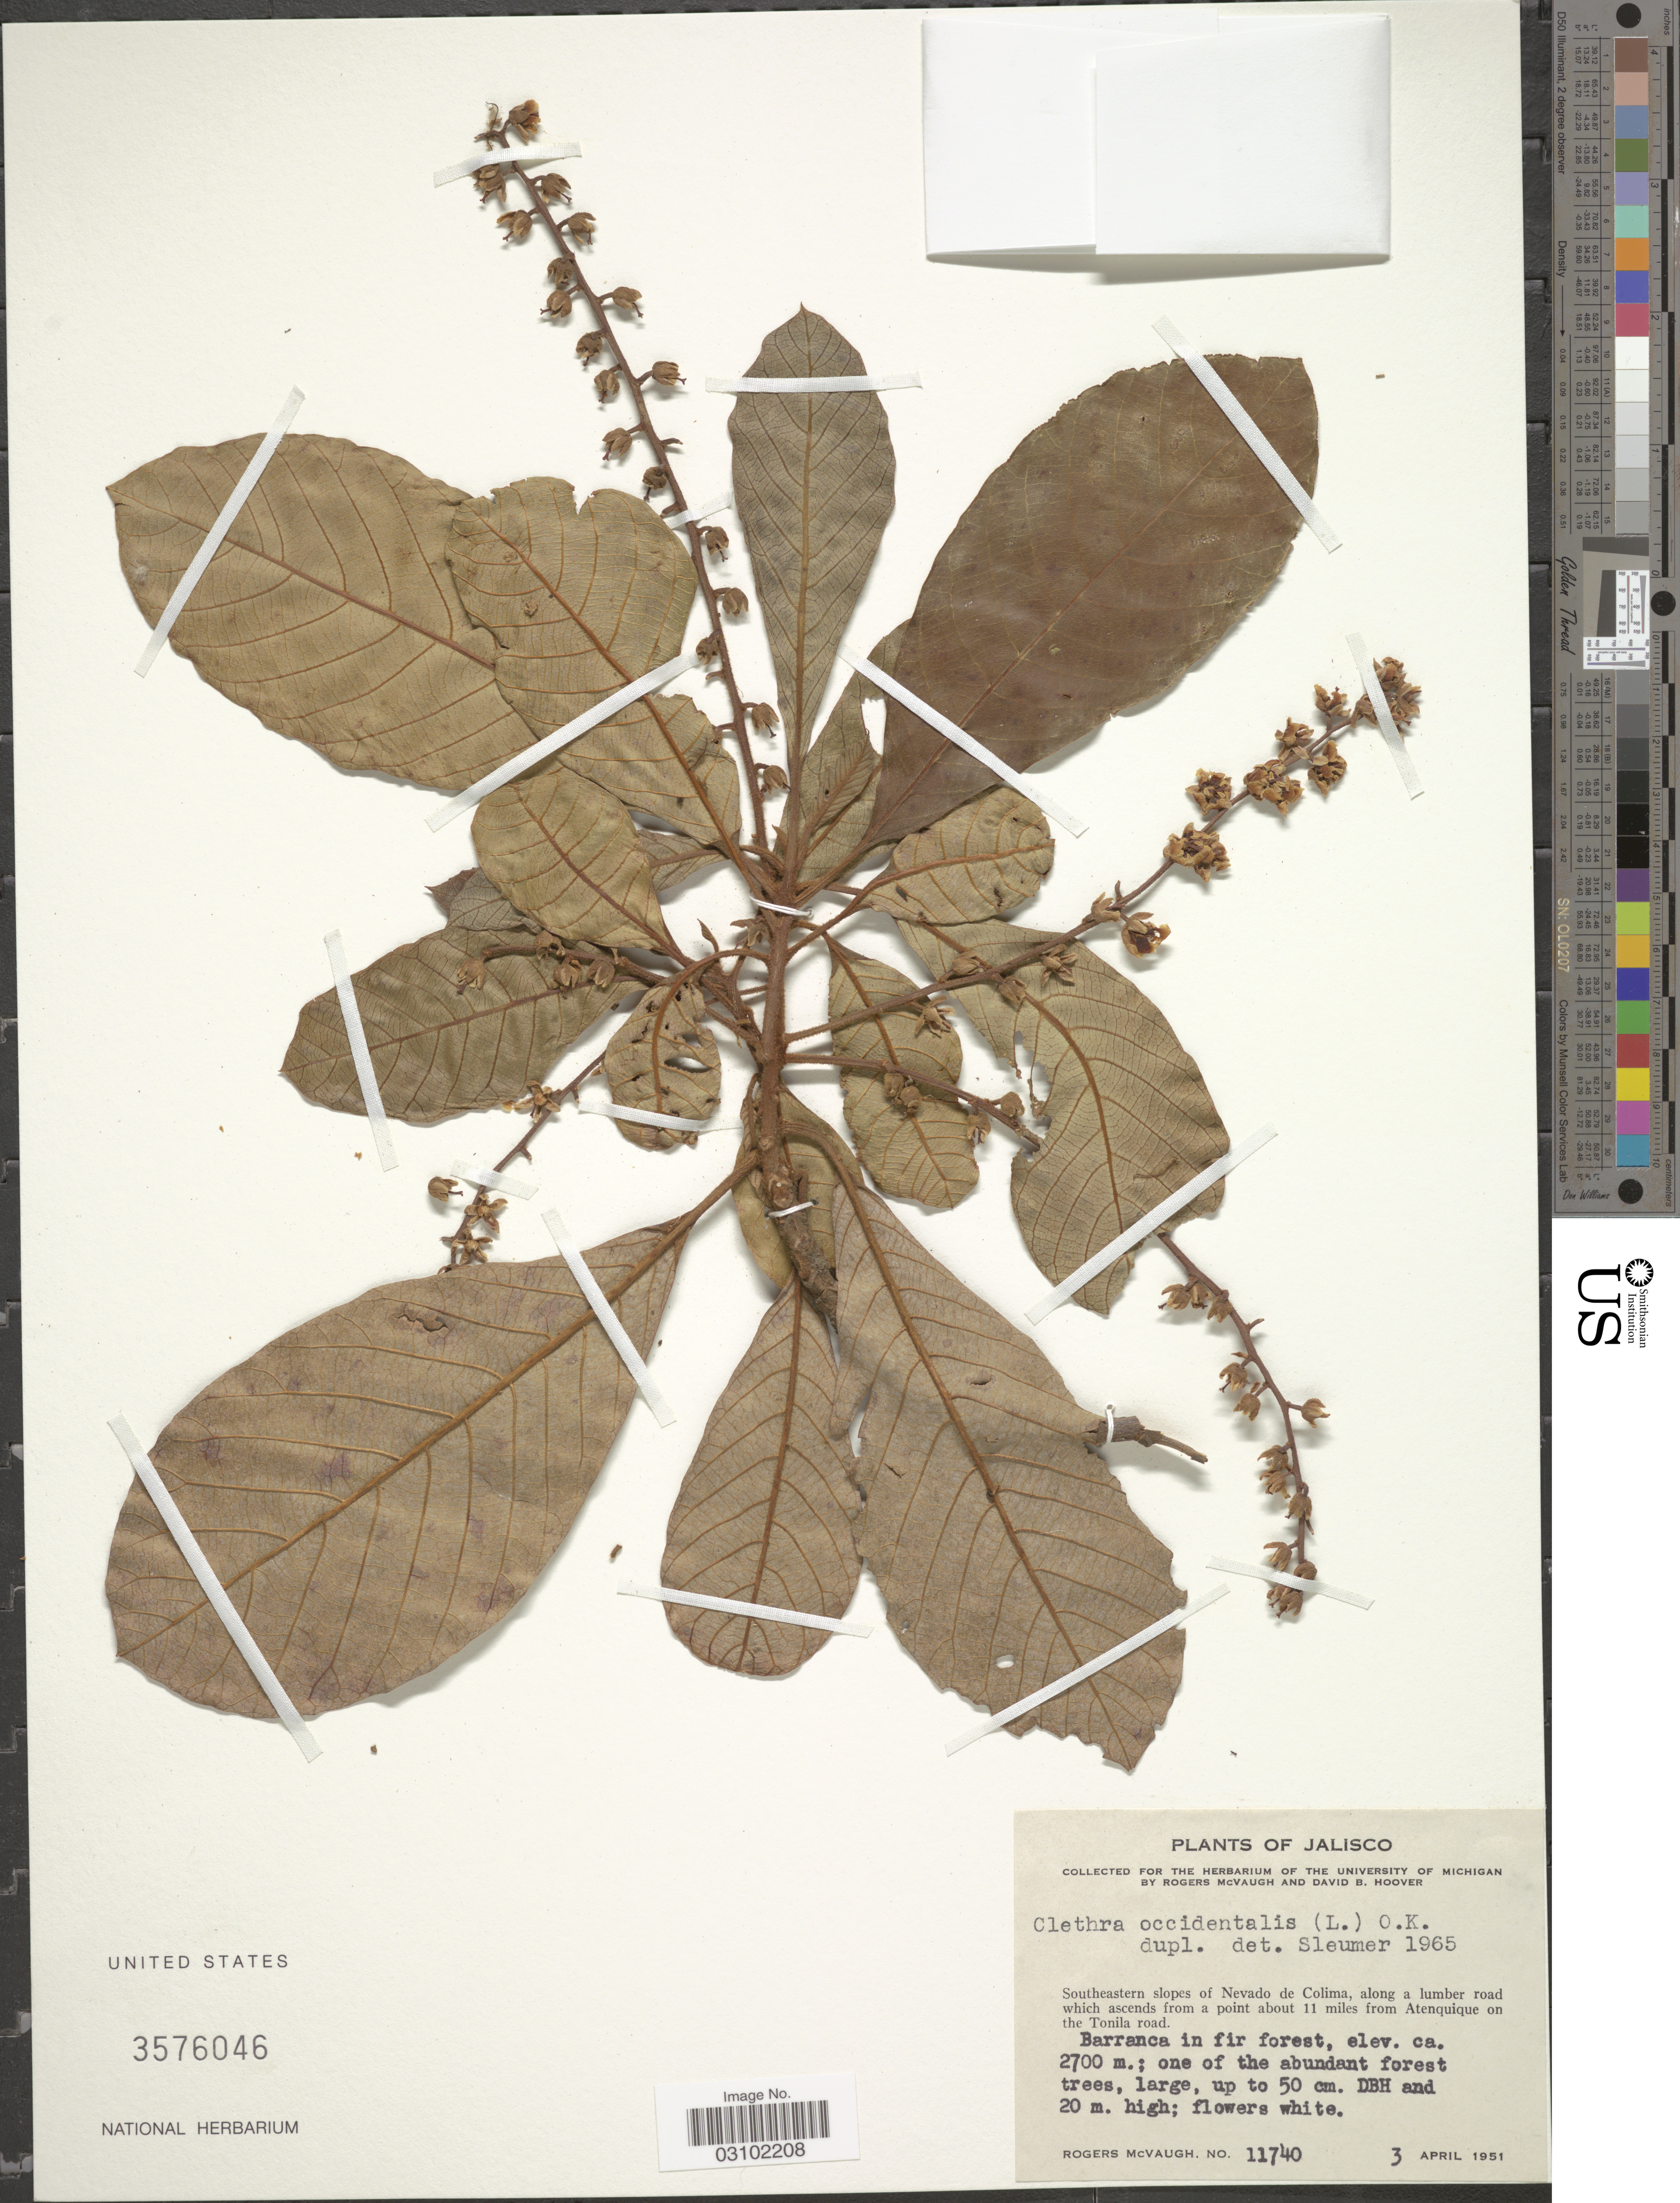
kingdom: Plantae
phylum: Tracheophyta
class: Magnoliopsida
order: Ericales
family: Clethraceae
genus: Clethra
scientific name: Clethra occidentalis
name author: (L.) Kuntze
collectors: R. McVaugh & D. B. Hoover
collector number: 11740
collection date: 1951-04-03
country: Mexico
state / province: Jalisco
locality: Southeastern slopes of Nevado de Colima, along a lumber road which ascends from a point about 11 miles from Atenquique on the Tonila road.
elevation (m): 2700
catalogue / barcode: US 3576046